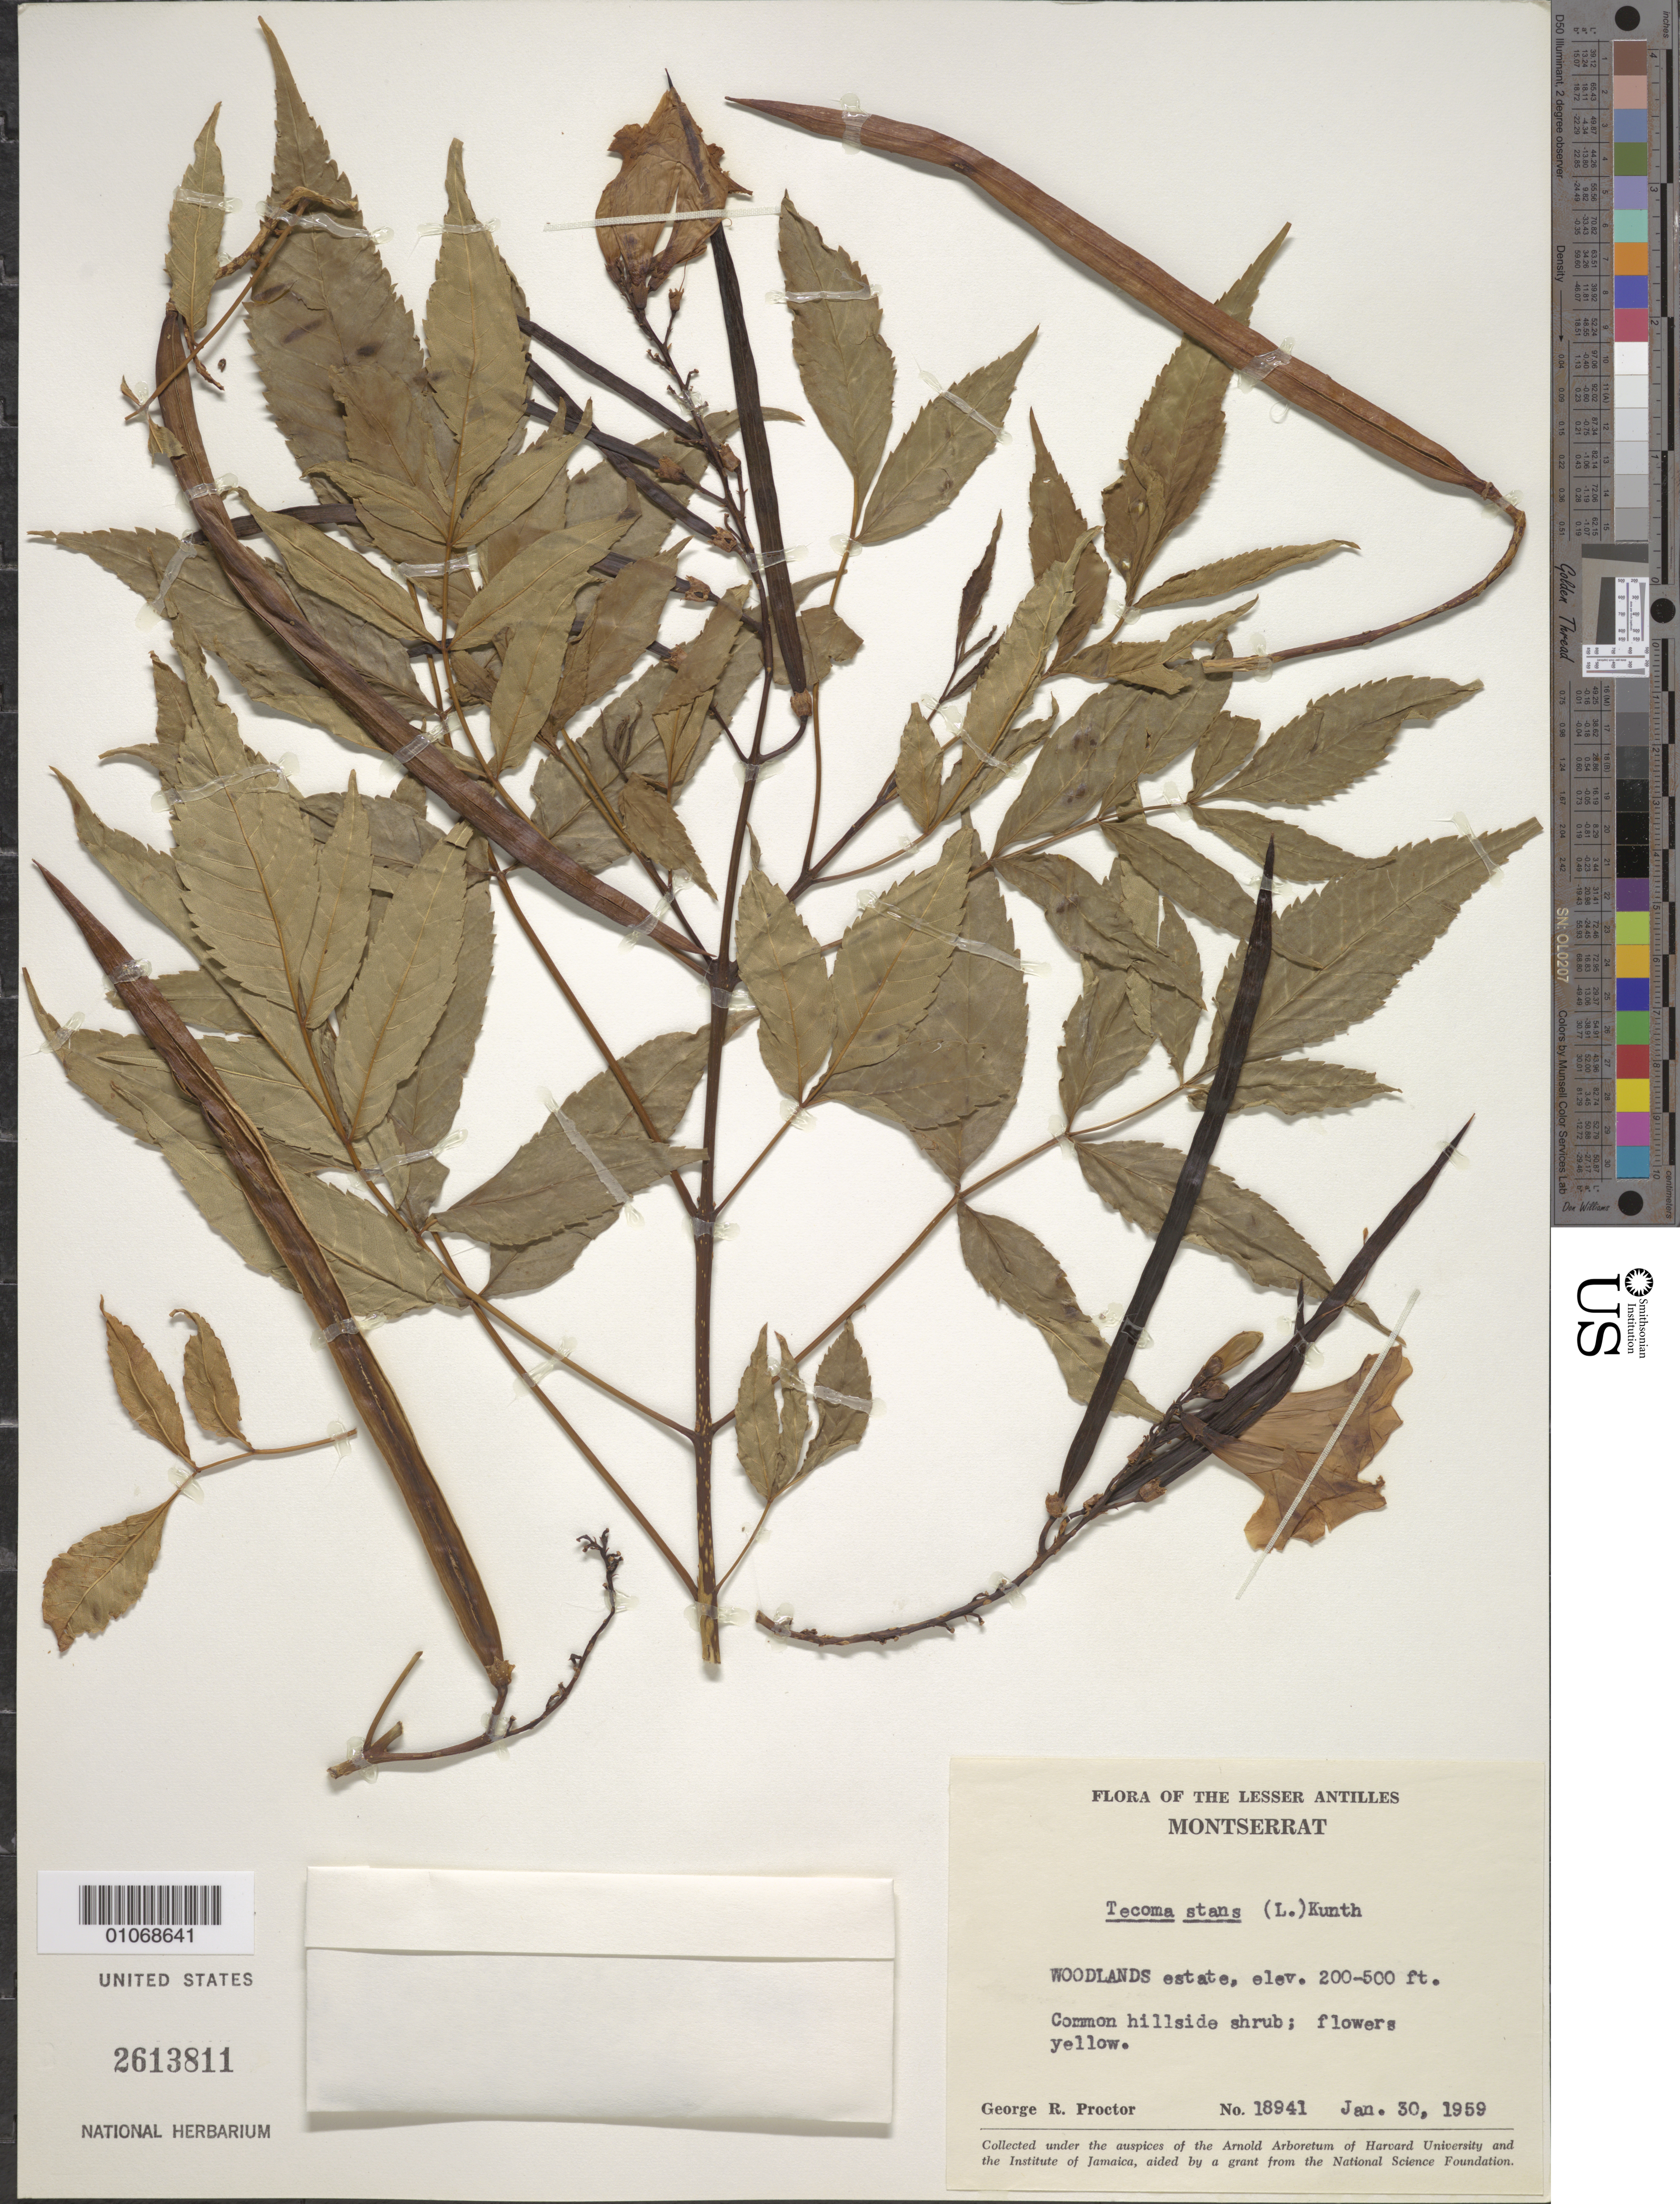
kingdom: Plantae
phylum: Tracheophyta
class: Magnoliopsida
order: Lamiales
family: Bignoniaceae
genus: Tecoma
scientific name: Tecoma stans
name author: (L.) Juss. ex Kunth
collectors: G. R. Proctor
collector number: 18941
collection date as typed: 30 Jan 1959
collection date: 1959-01-30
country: Montserrat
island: Montserrat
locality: Woodlands estate.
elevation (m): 61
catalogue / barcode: US 2613811